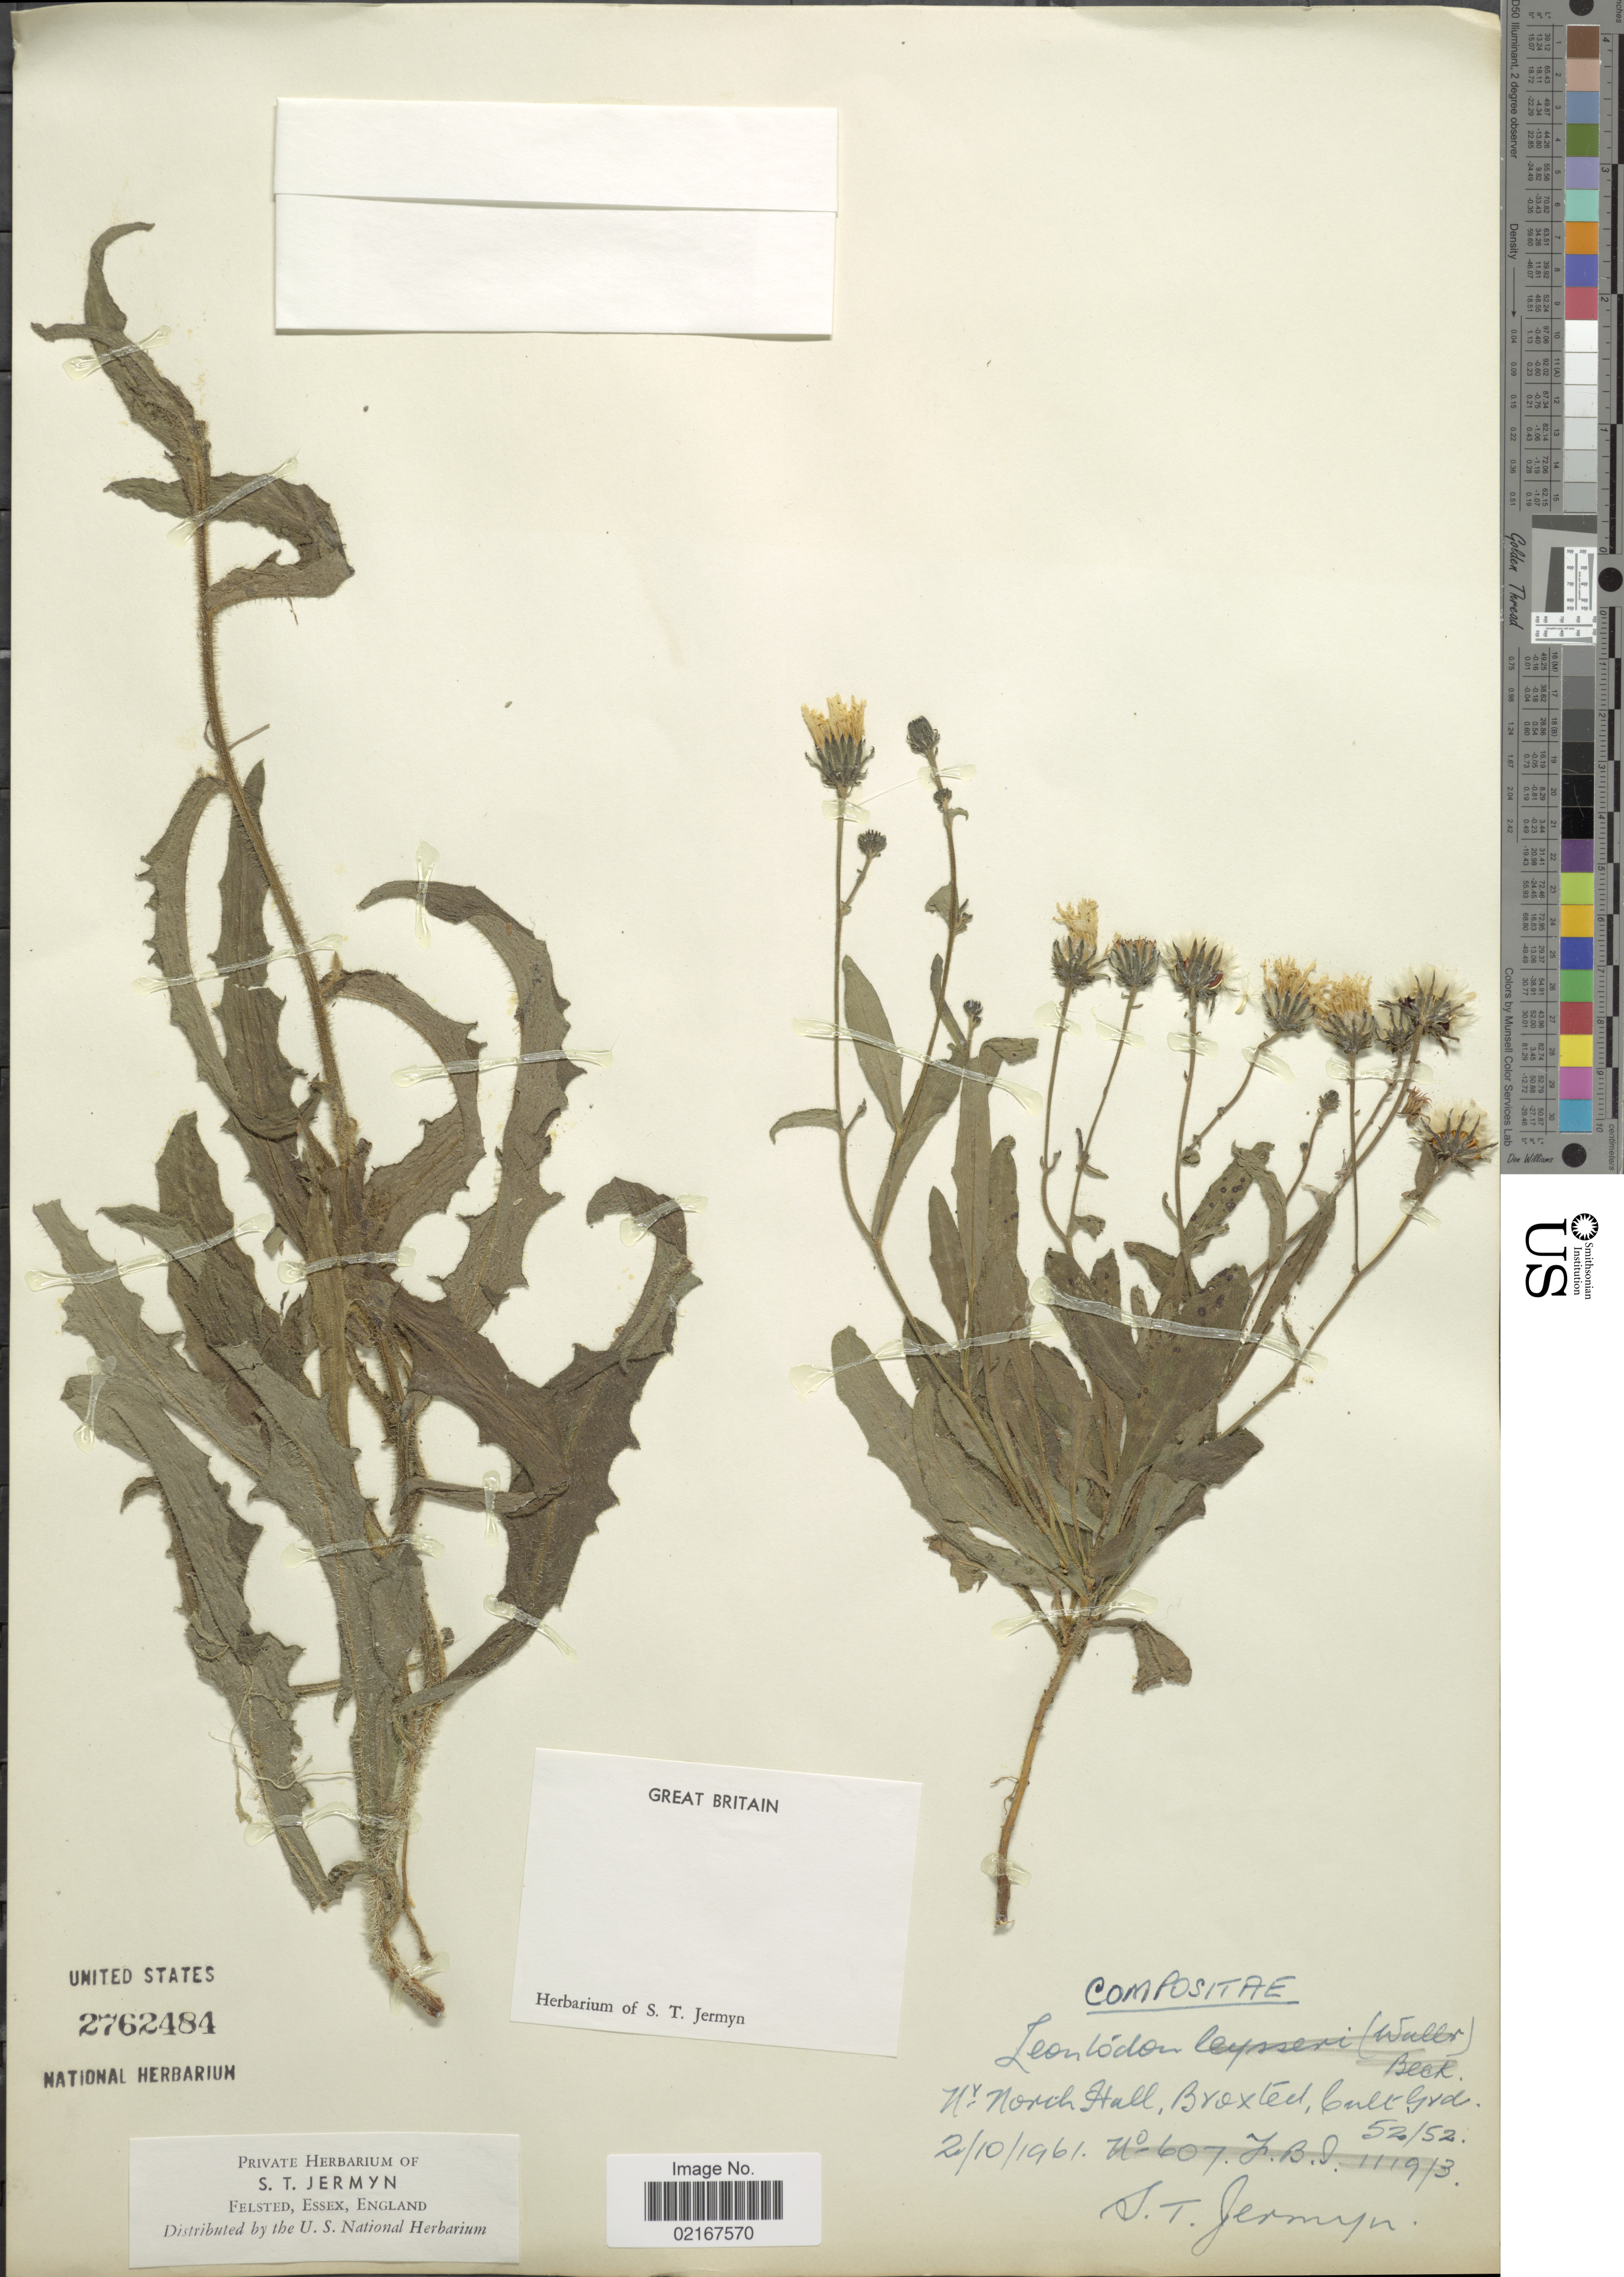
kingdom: Plantae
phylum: Tracheophyta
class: Magnoliopsida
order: Asterales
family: Asteraceae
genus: Leontodon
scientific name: Leontodon sp.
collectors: S. Jermyn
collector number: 607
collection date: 1961-10-02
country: United Kingdom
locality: Great Britain, nr North Hall, Broxted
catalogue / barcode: US 2762484